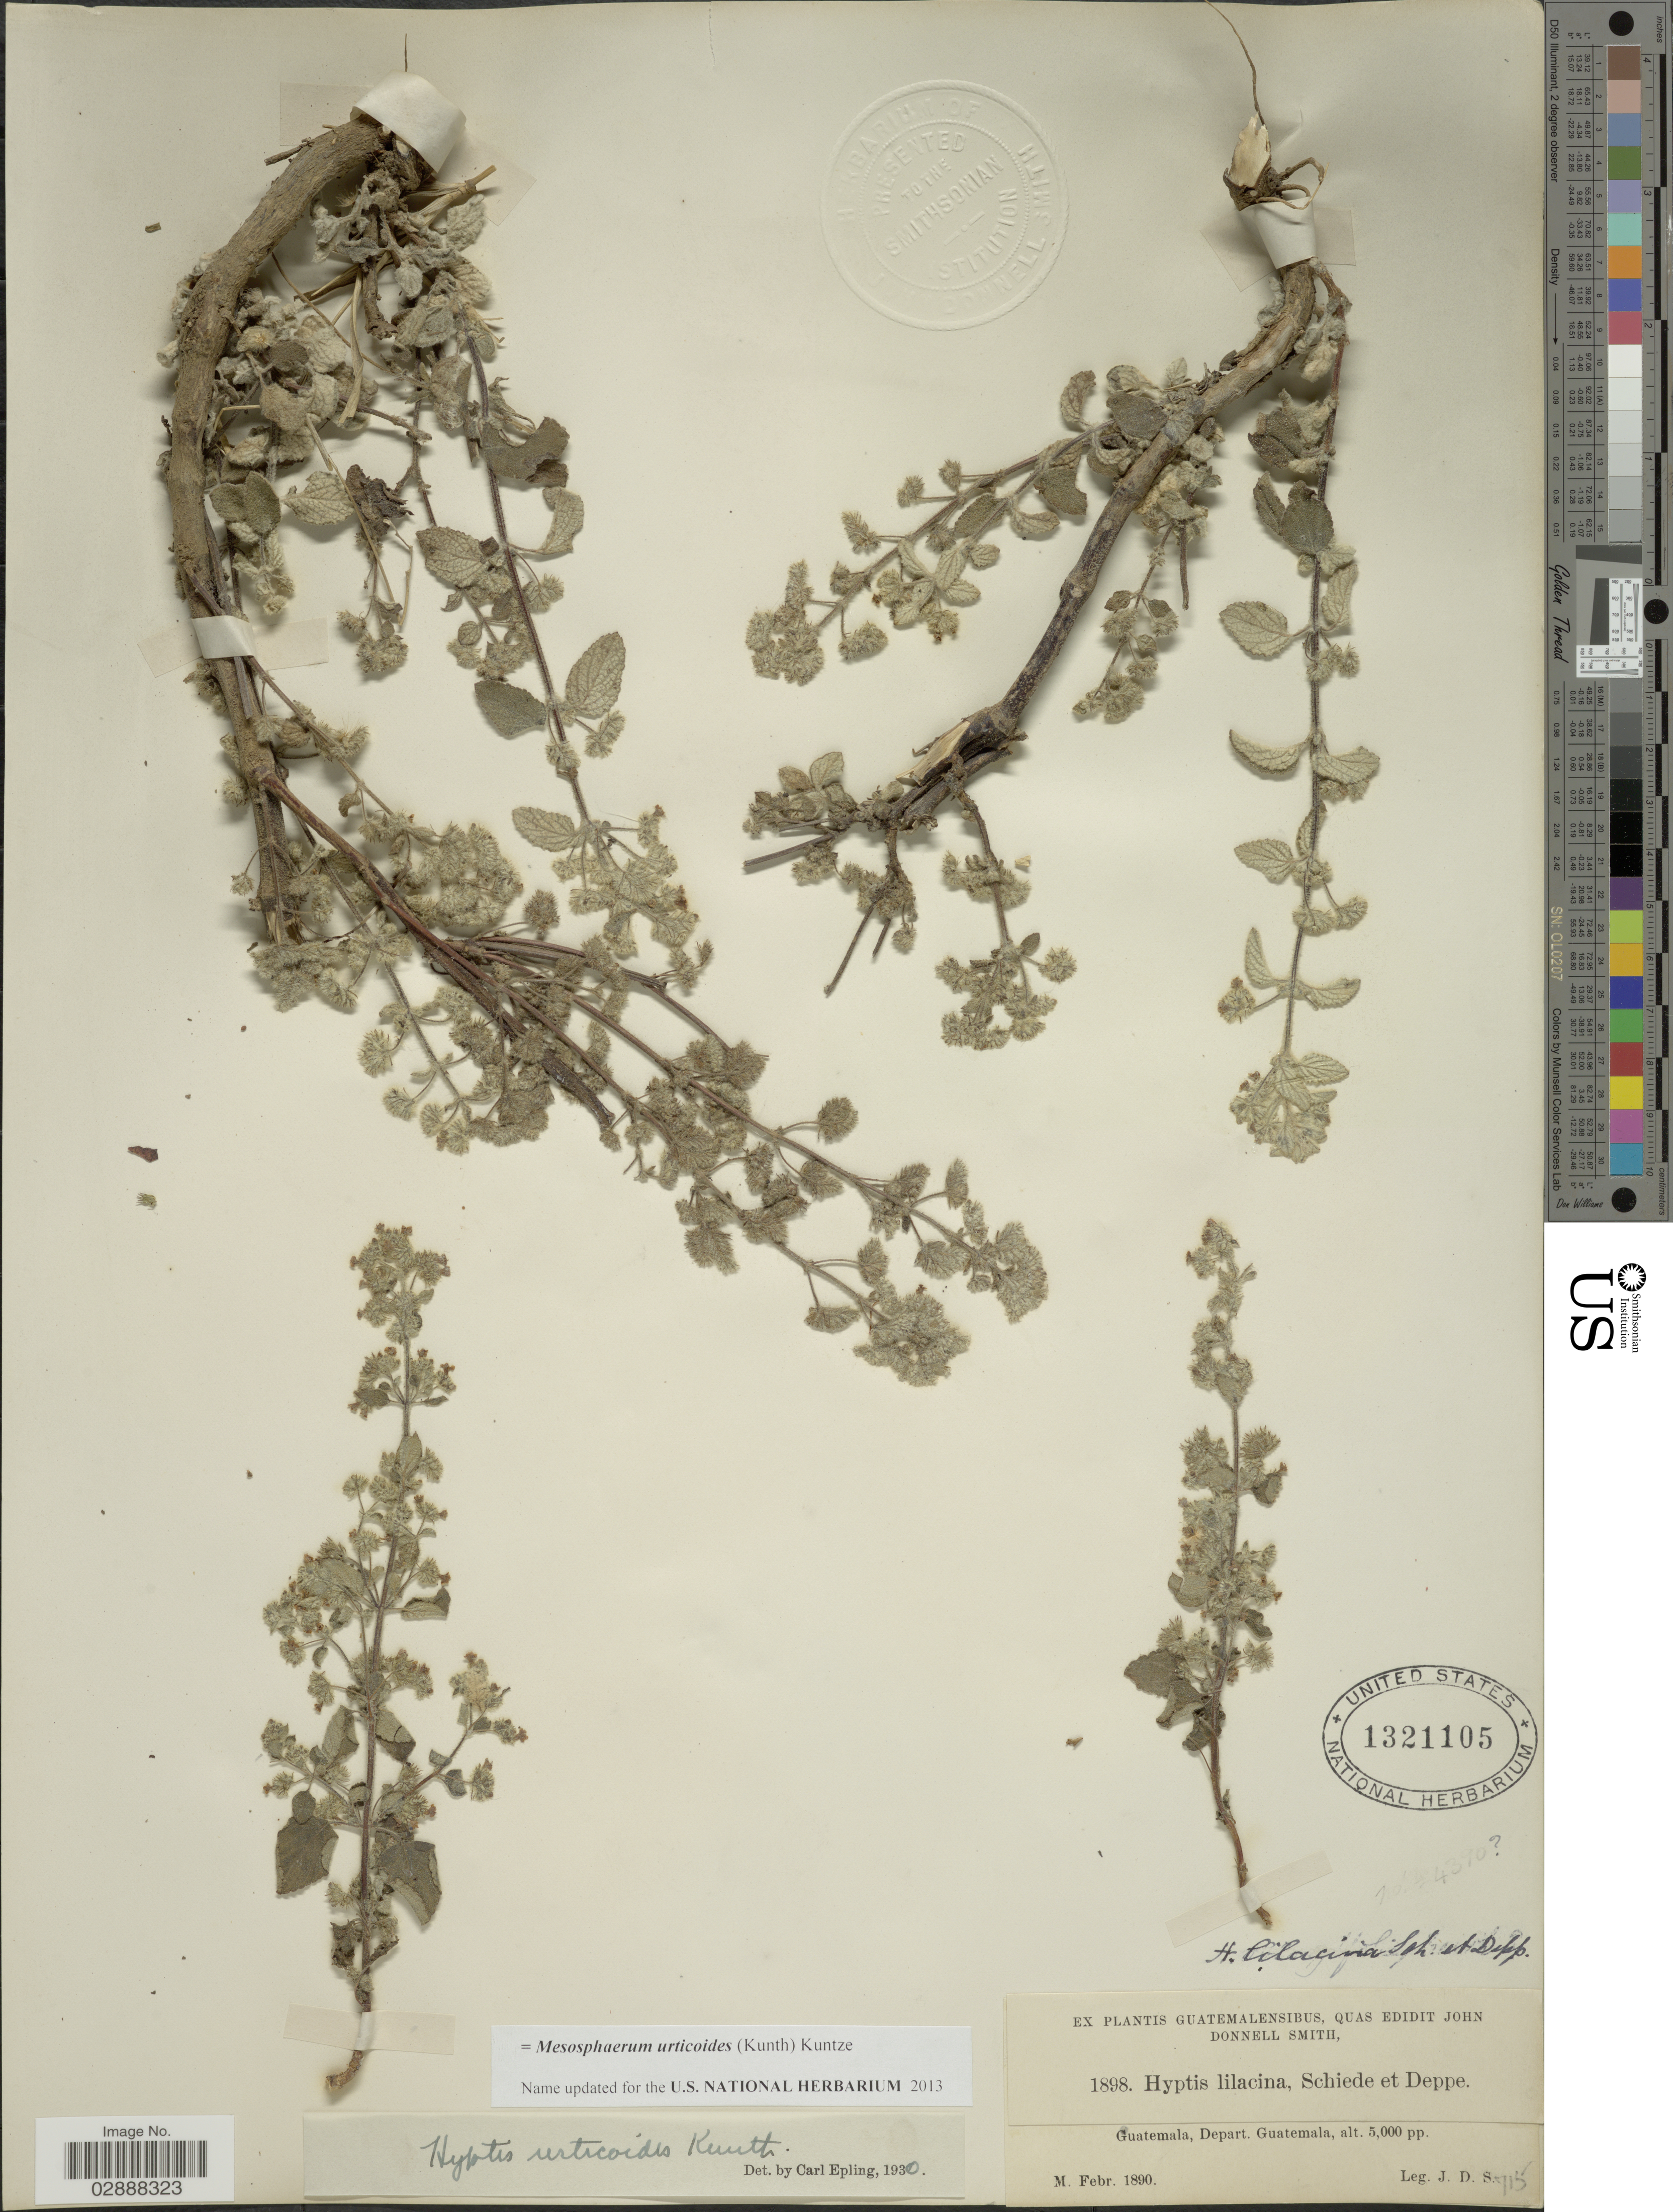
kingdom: Plantae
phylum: Tracheophyta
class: Magnoliopsida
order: Lamiales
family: Lamiaceae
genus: Mesosphaerum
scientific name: Mesosphaerum urticoides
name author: (Kunth) Kuntze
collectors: J. Donnell Smith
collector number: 1898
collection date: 1890-02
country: Guatemala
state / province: Guatemala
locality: Depart. Guatemala.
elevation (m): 1524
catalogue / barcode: US 1321105